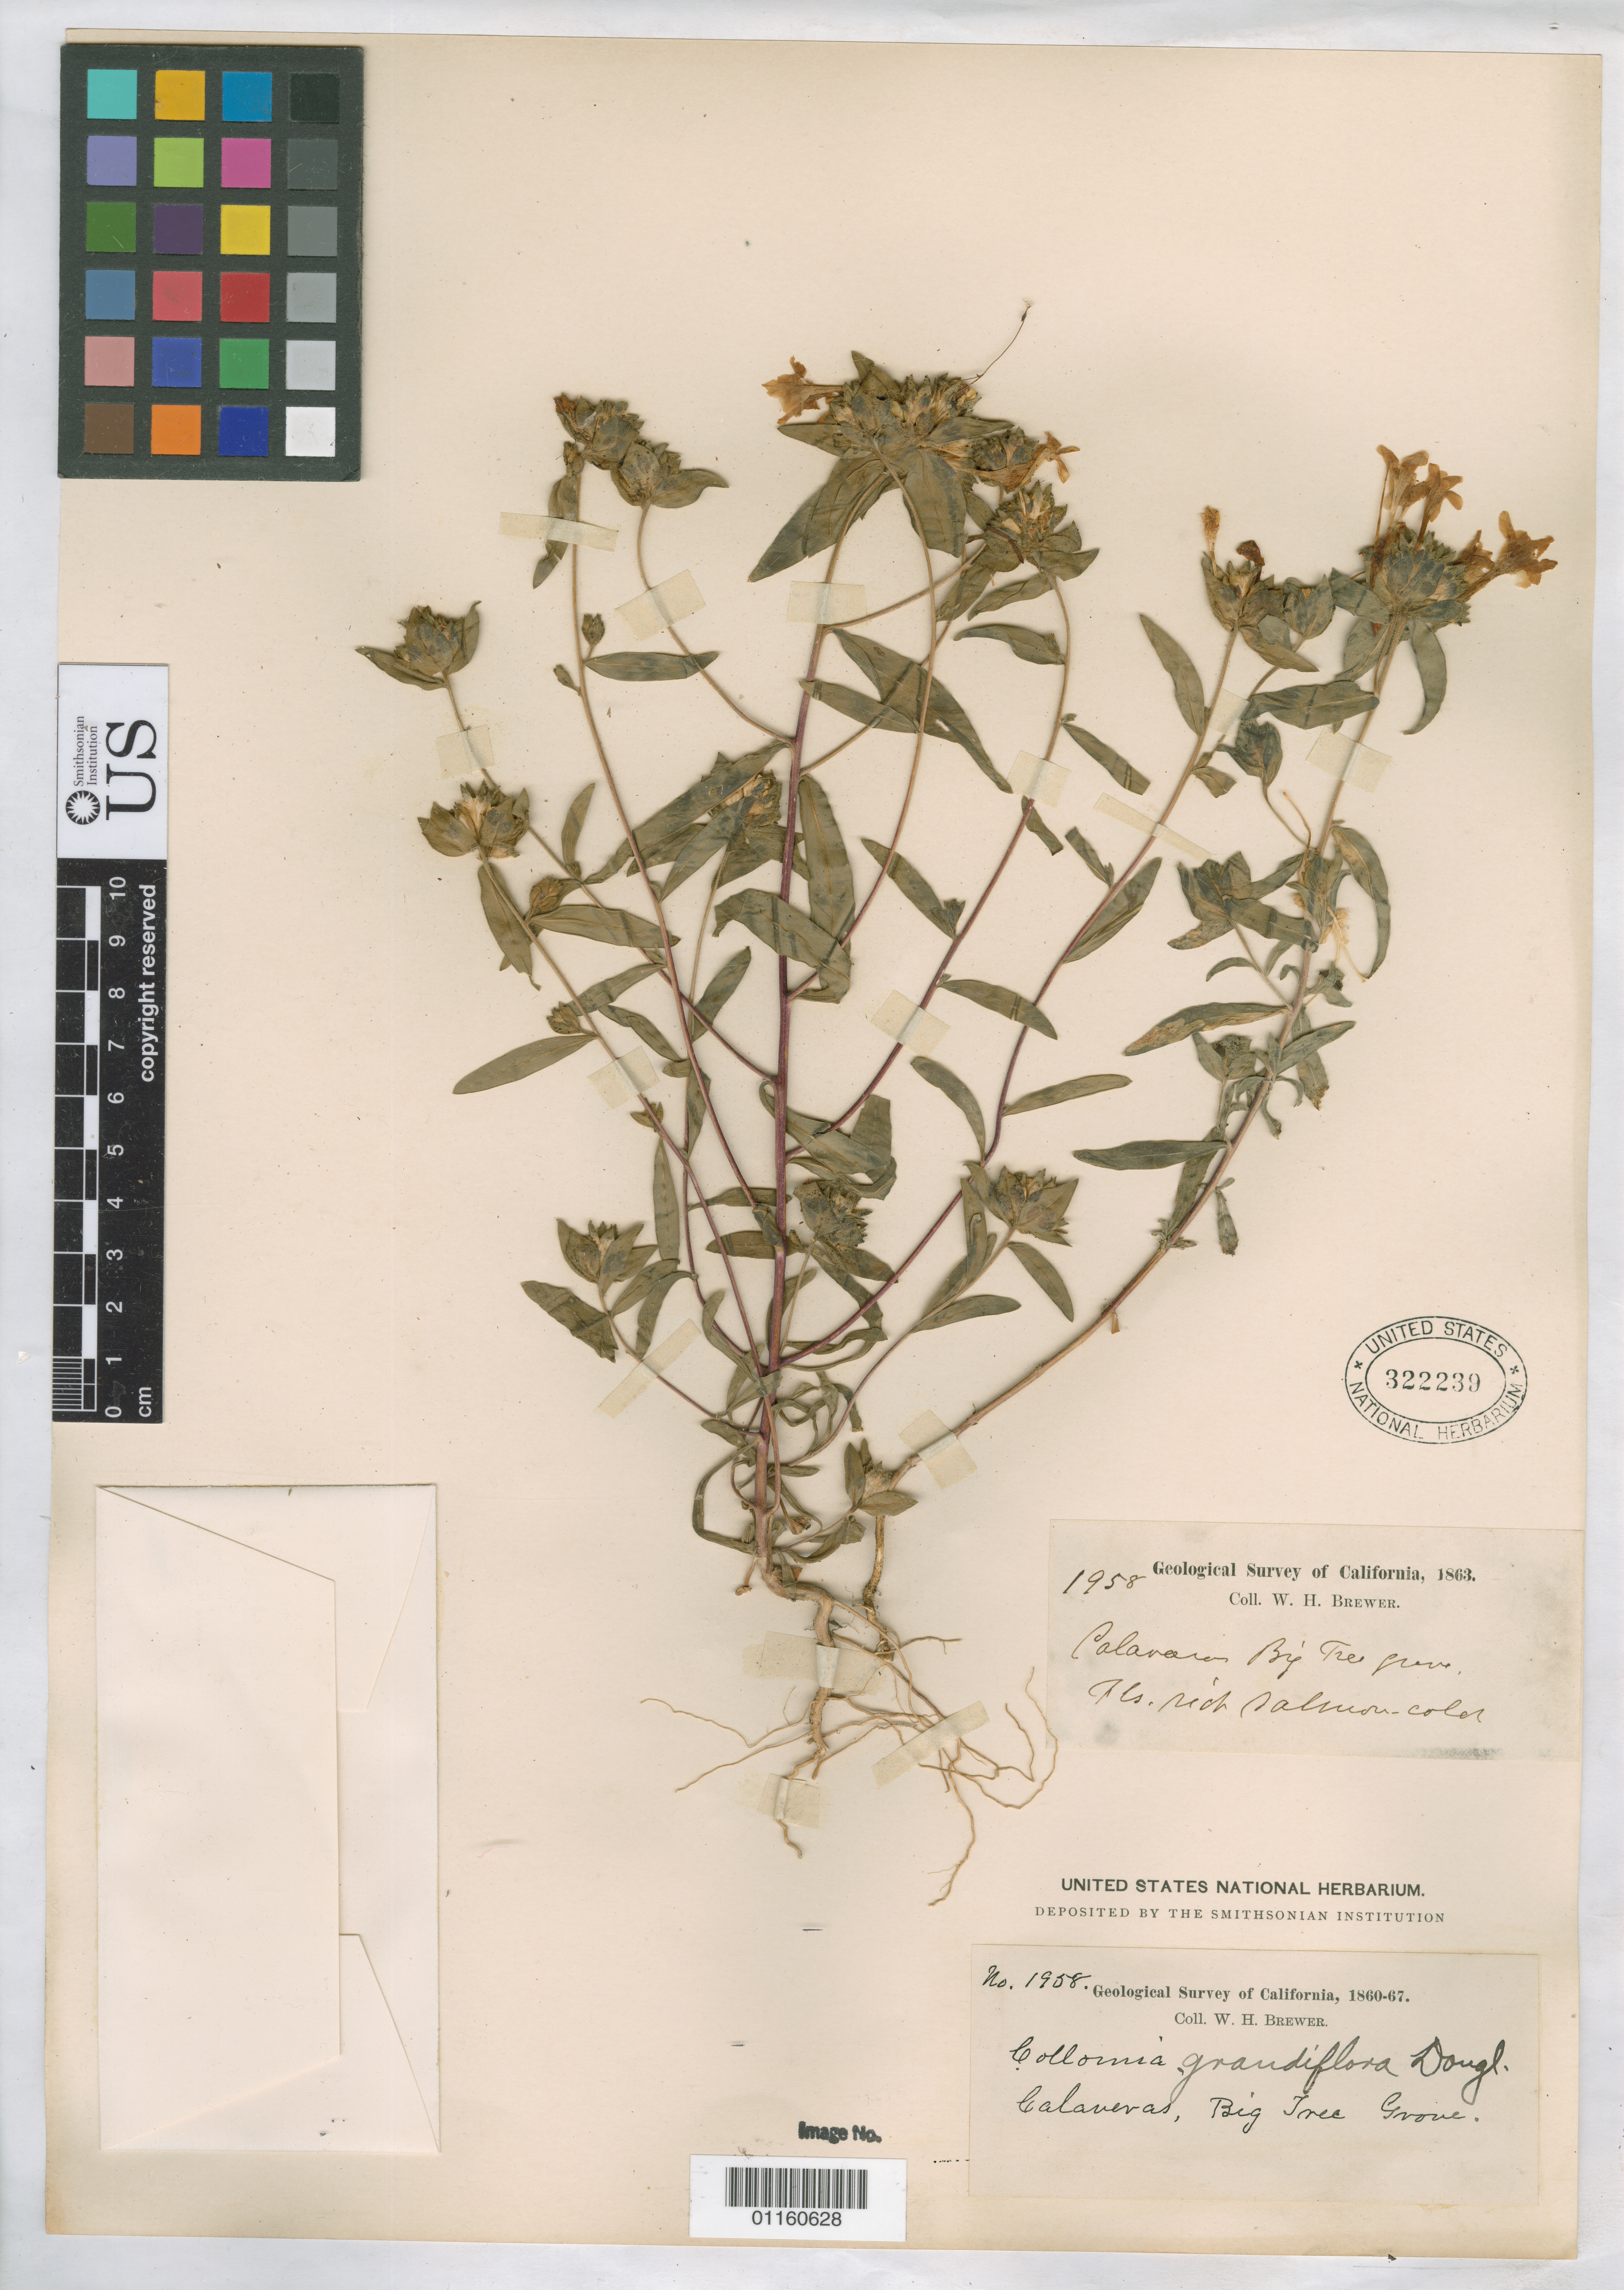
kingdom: Plantae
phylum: Tracheophyta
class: Magnoliopsida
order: Ericales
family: Polemoniaceae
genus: Collomia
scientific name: Collomia grandiflora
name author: Douglas ex Lindl.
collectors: W. H. Brewer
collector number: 1958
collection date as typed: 1863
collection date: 1863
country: United States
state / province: California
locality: Calaveras, Big Tree Grove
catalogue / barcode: US 322239